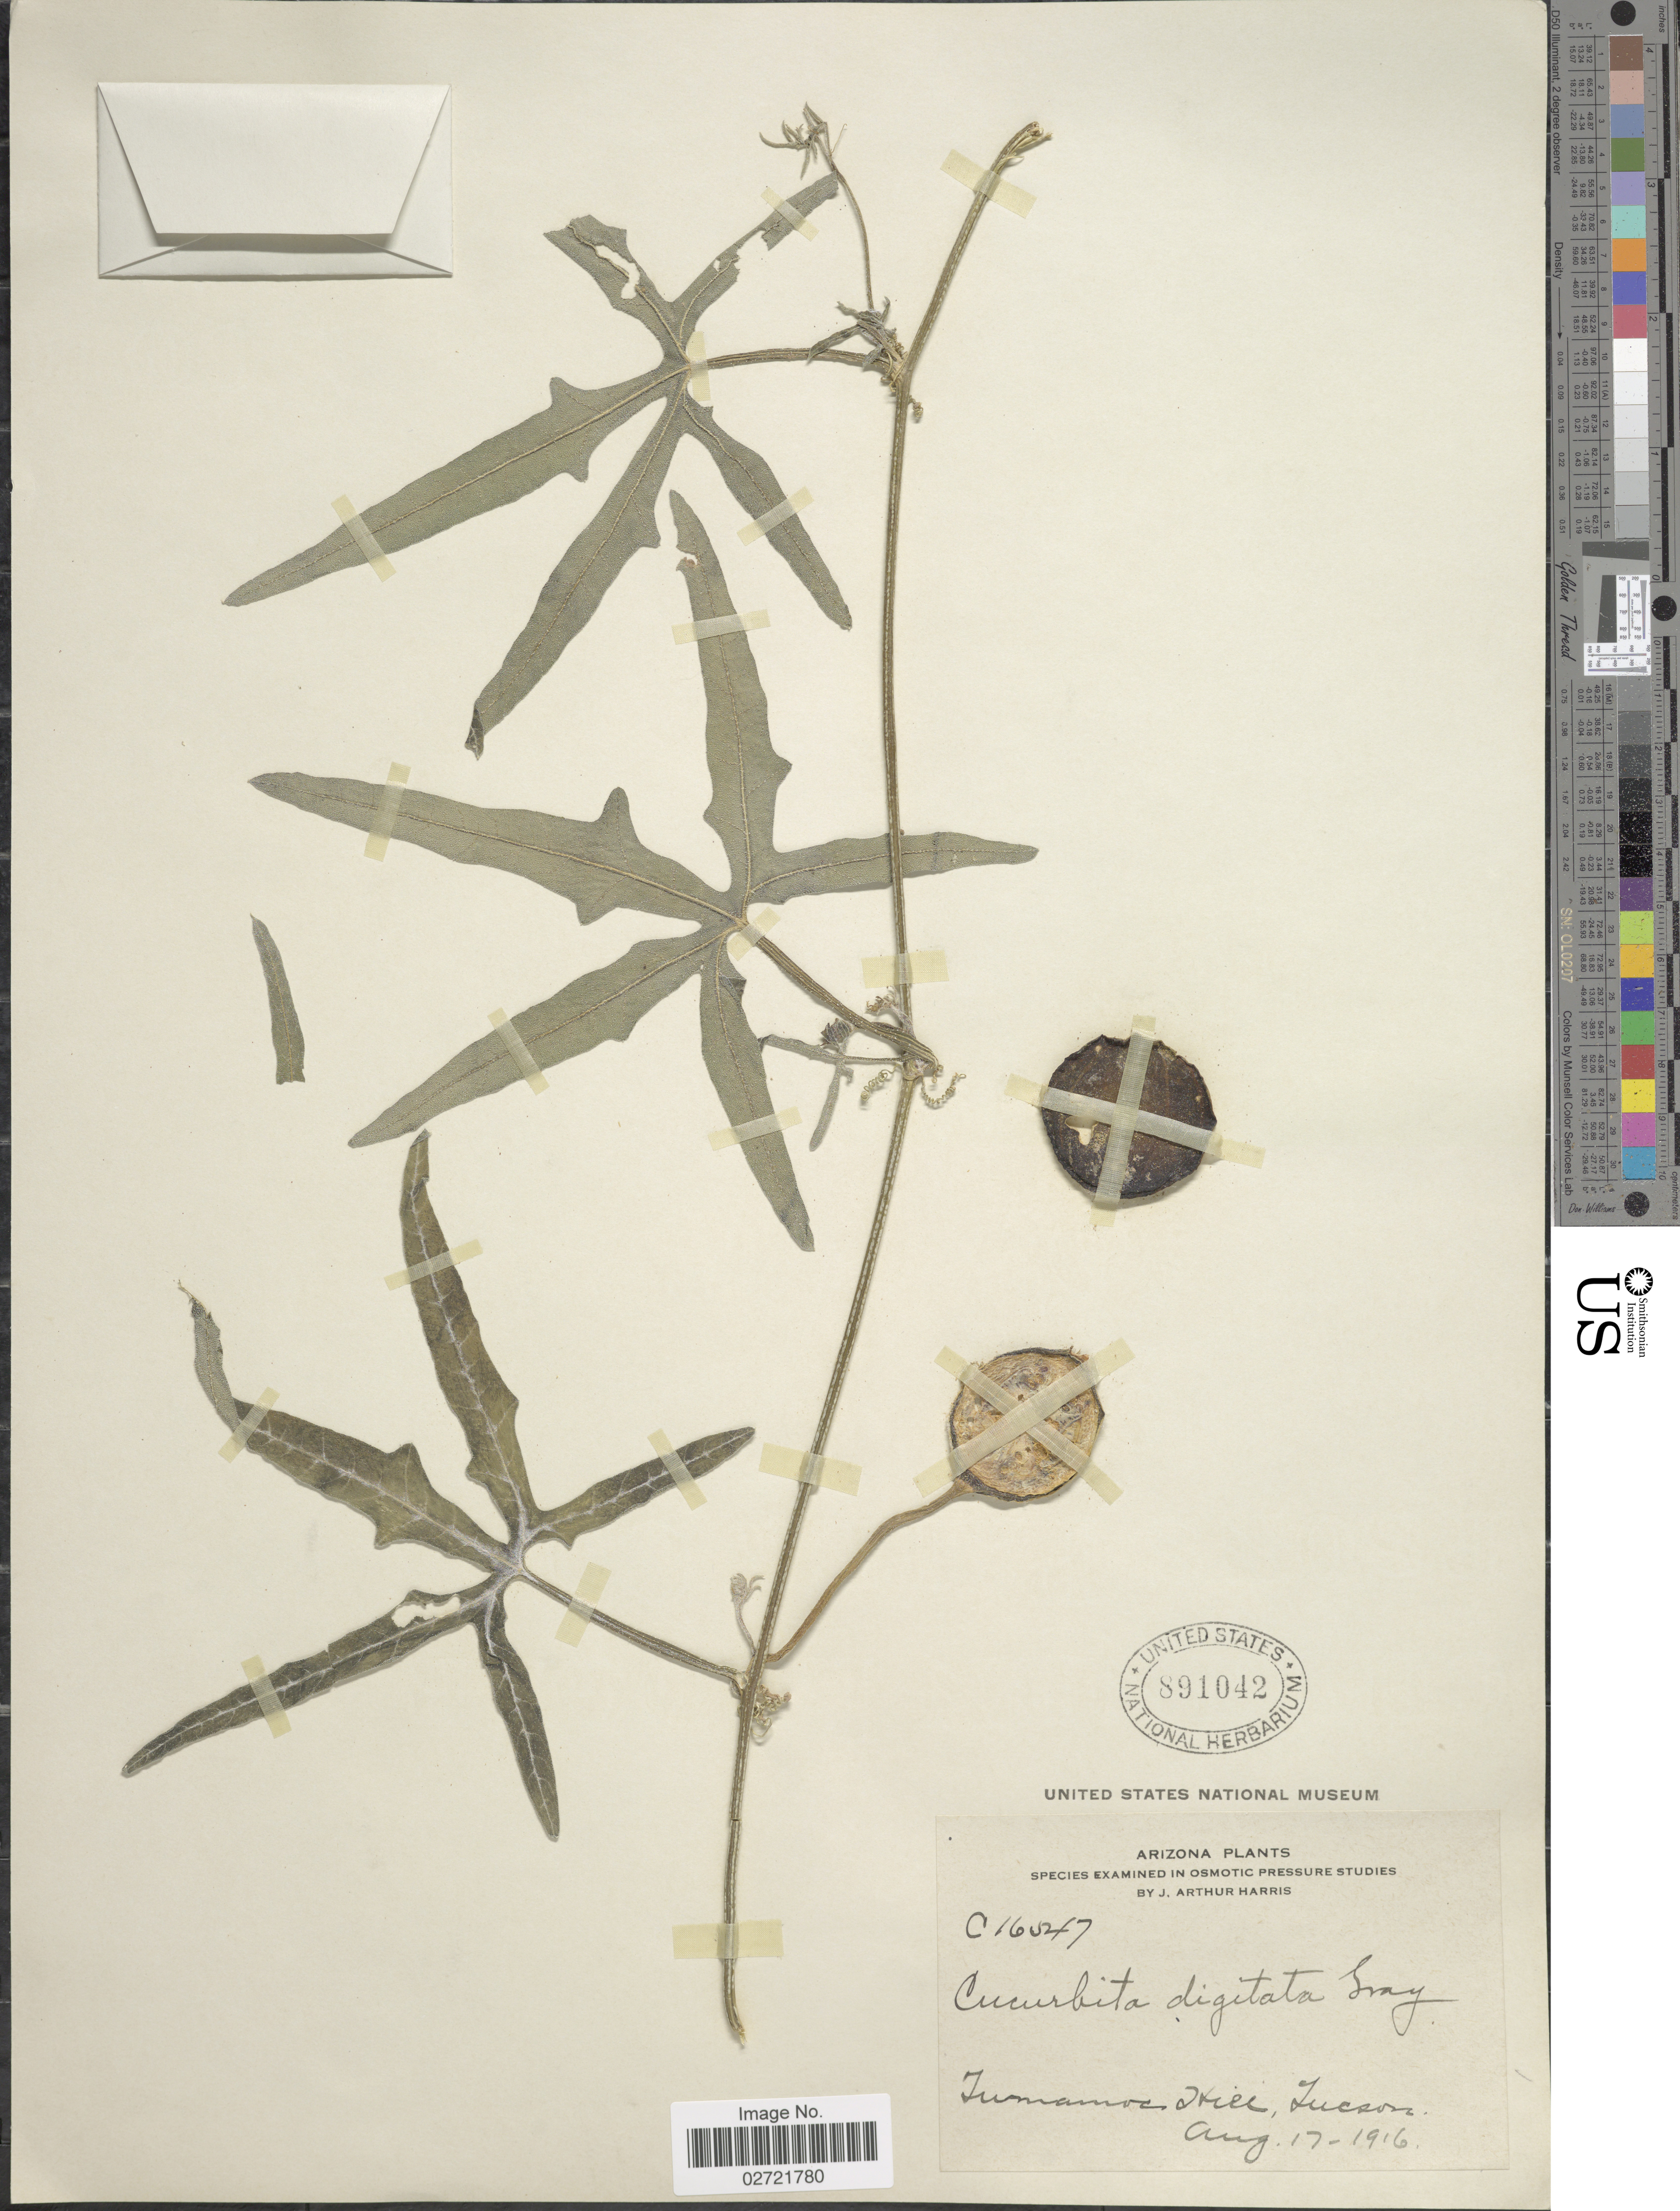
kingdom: Plantae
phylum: Tracheophyta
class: Magnoliopsida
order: Cucurbitales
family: Cucurbitaceae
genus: Cucurbita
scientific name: Cucurbita digitata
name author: A. Gray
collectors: J. A. Harris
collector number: C16547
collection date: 1916-08-17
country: United States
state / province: Arizona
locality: Tumanoc Hill, Tucson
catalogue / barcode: US 891042